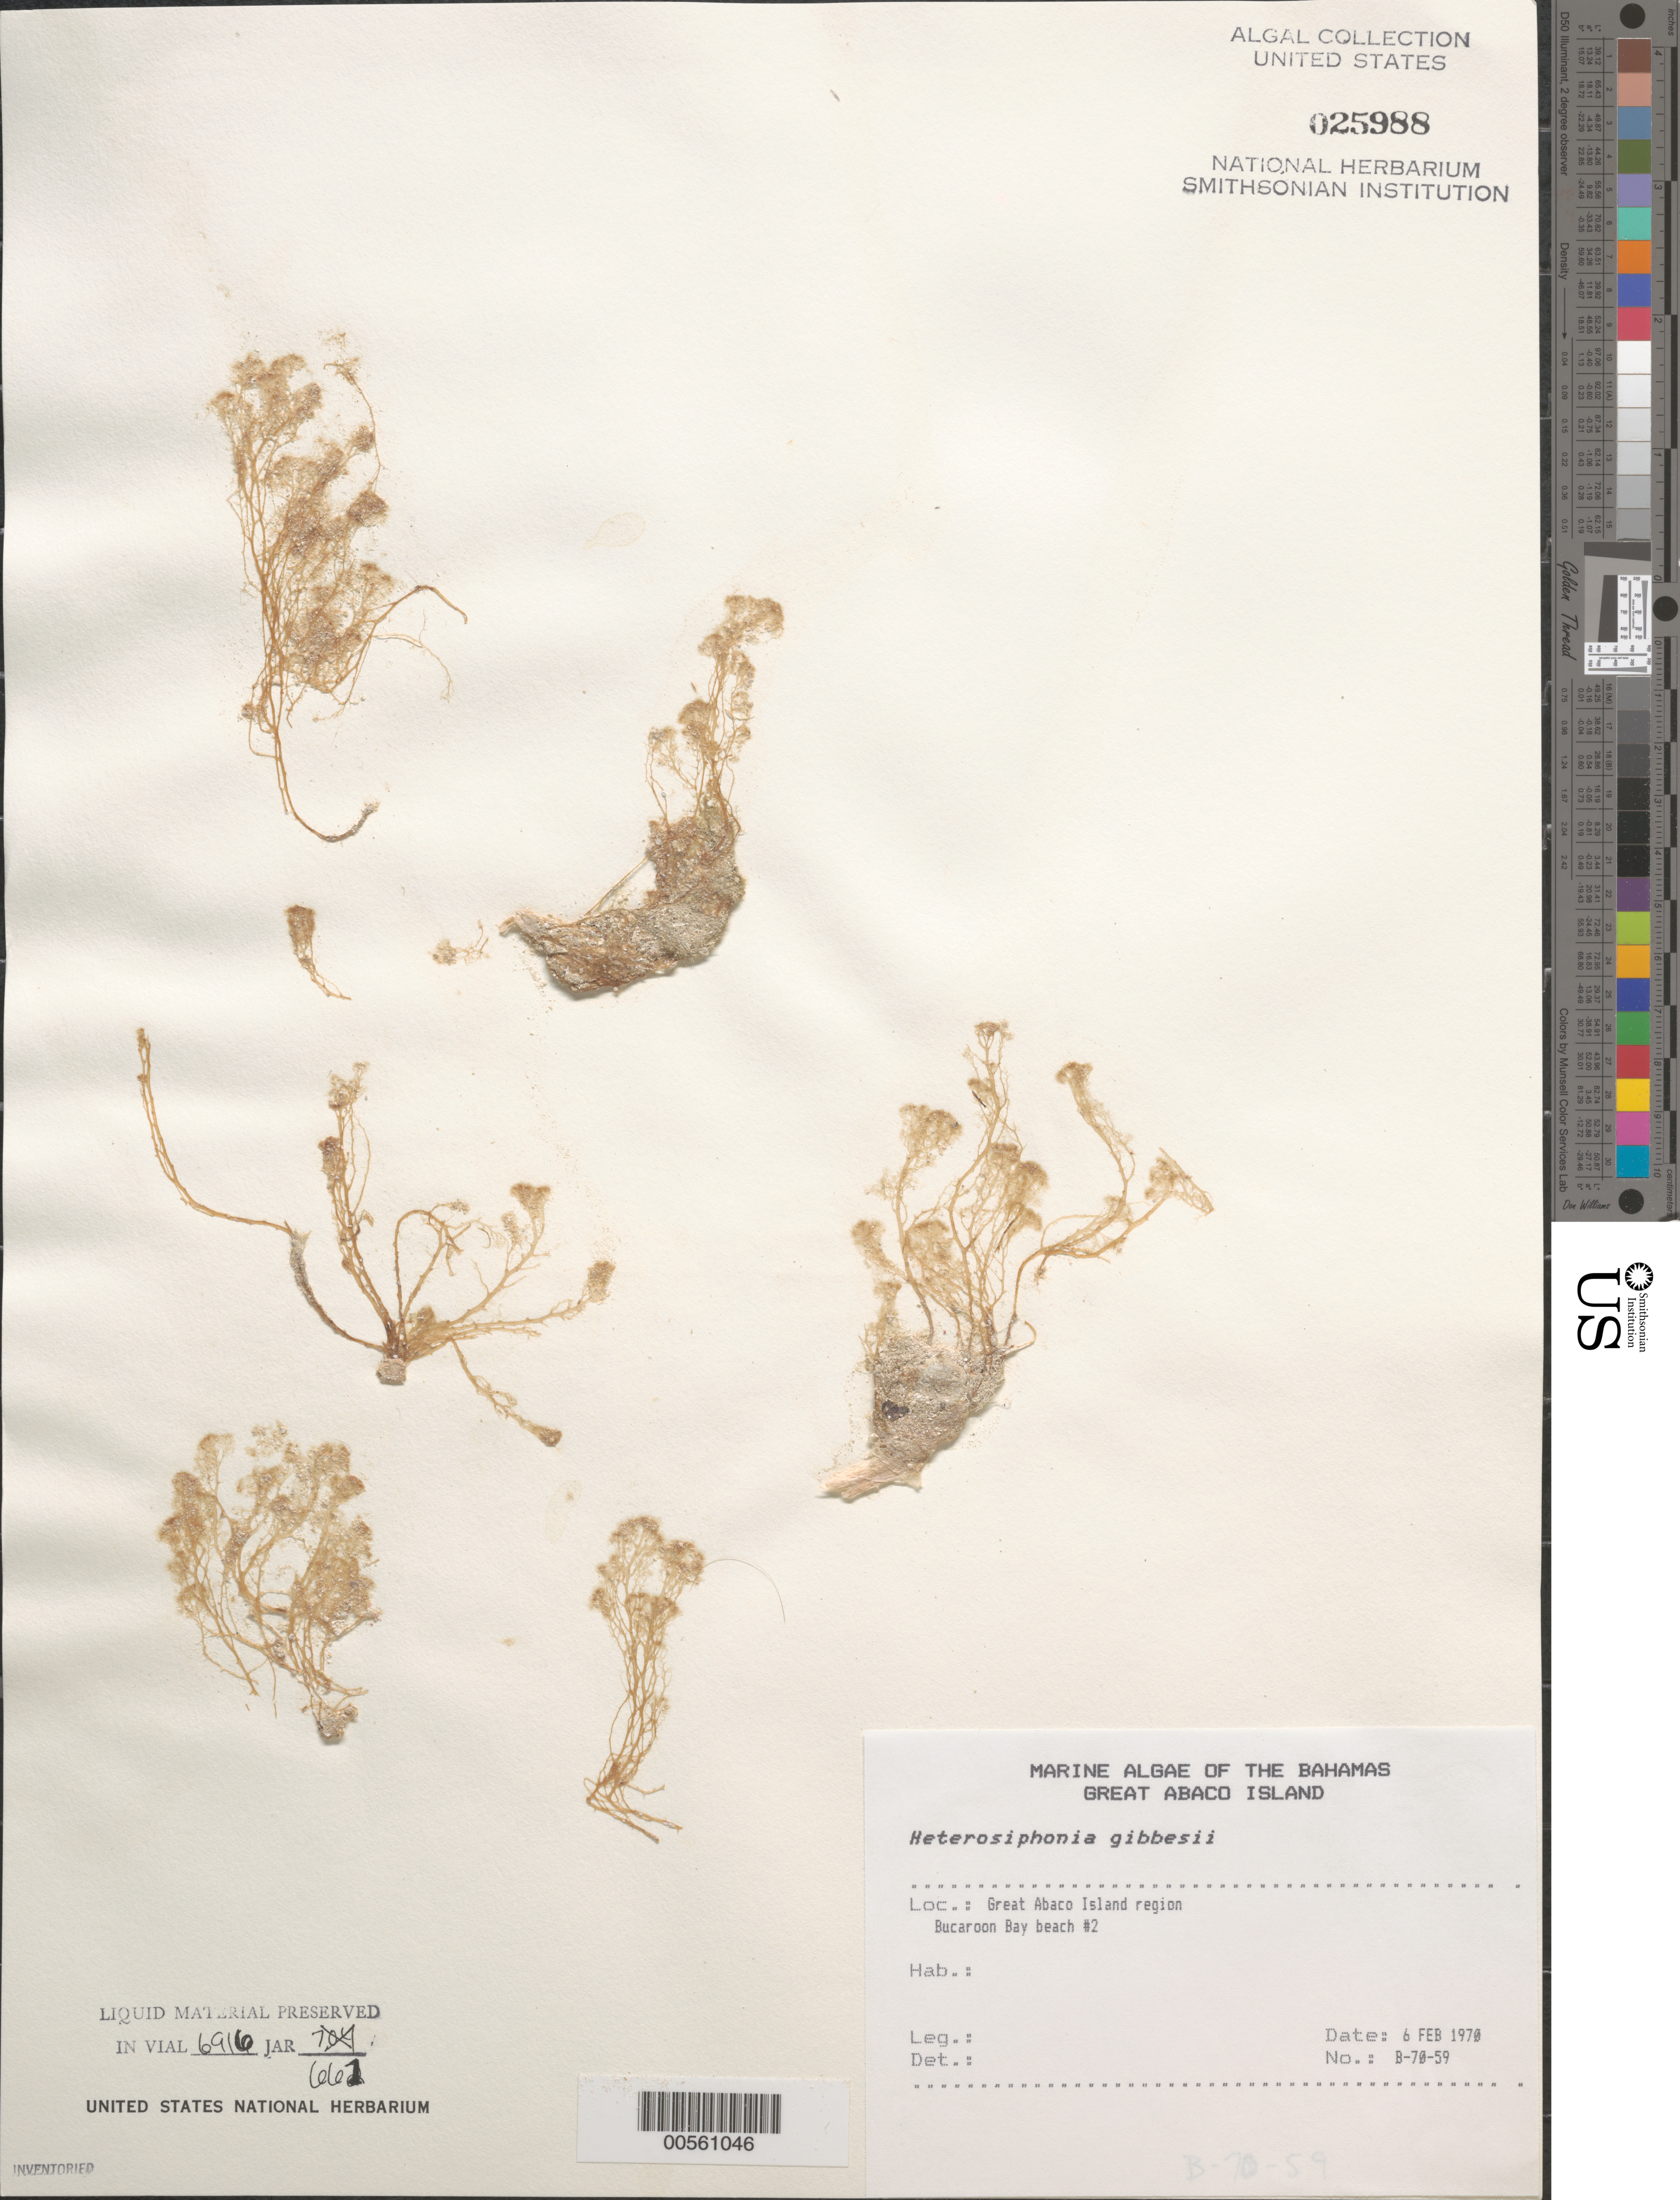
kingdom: Plantae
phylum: Rhodophyta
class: Florideophyceae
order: Ceramiales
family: Dasyaceae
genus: Heterosiphonia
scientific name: Heterosiphonia gibbesii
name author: (Harv.)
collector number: B-70-59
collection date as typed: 06 Feb 1970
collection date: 1970-02-06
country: Bahamas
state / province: Abaco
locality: Buckaroon bay, great abaco island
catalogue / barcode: US 25988